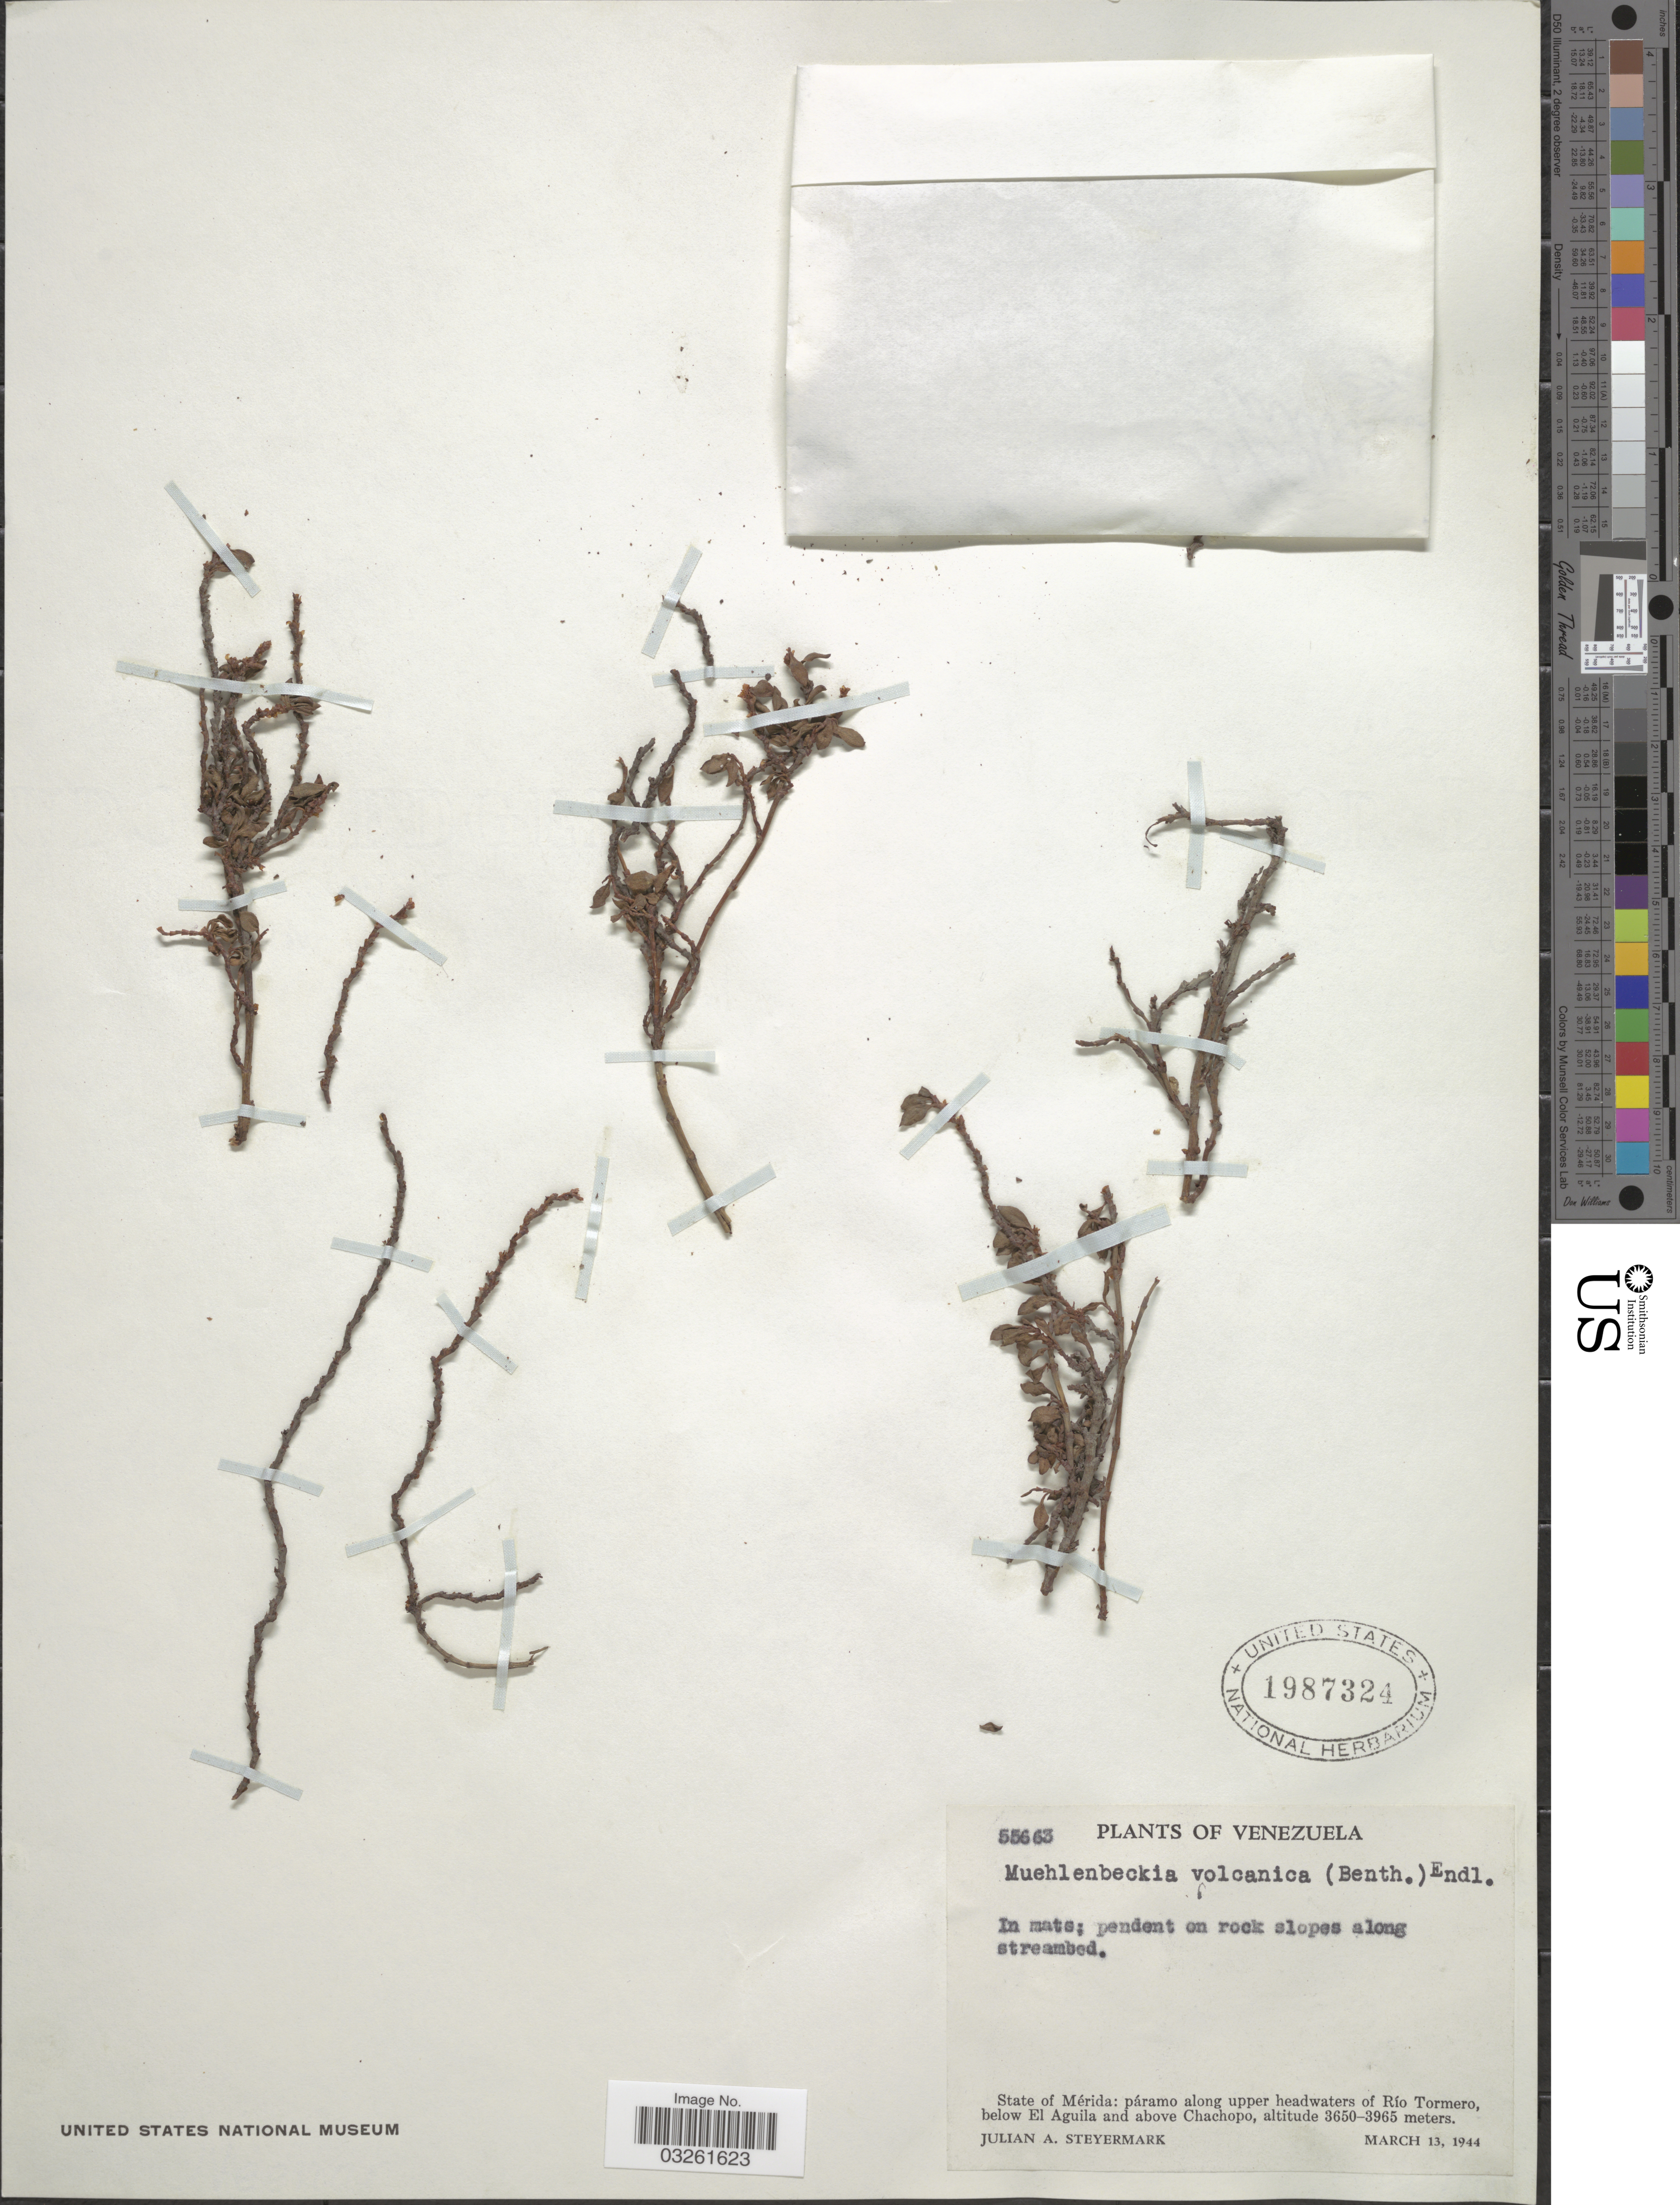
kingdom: Plantae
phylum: Tracheophyta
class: Magnoliopsida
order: Caryophyllales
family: Polygonaceae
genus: Muehlenbeckia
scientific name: Muehlenbeckia volcanica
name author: (Benth.) Endl.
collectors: J. Steyermark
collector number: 55663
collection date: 1944-03-13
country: Venezuela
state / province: Mérida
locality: Páramo along upper headwaters of Río Tormero, below El Aguila and above Chachopo.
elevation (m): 3650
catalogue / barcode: US 1987324